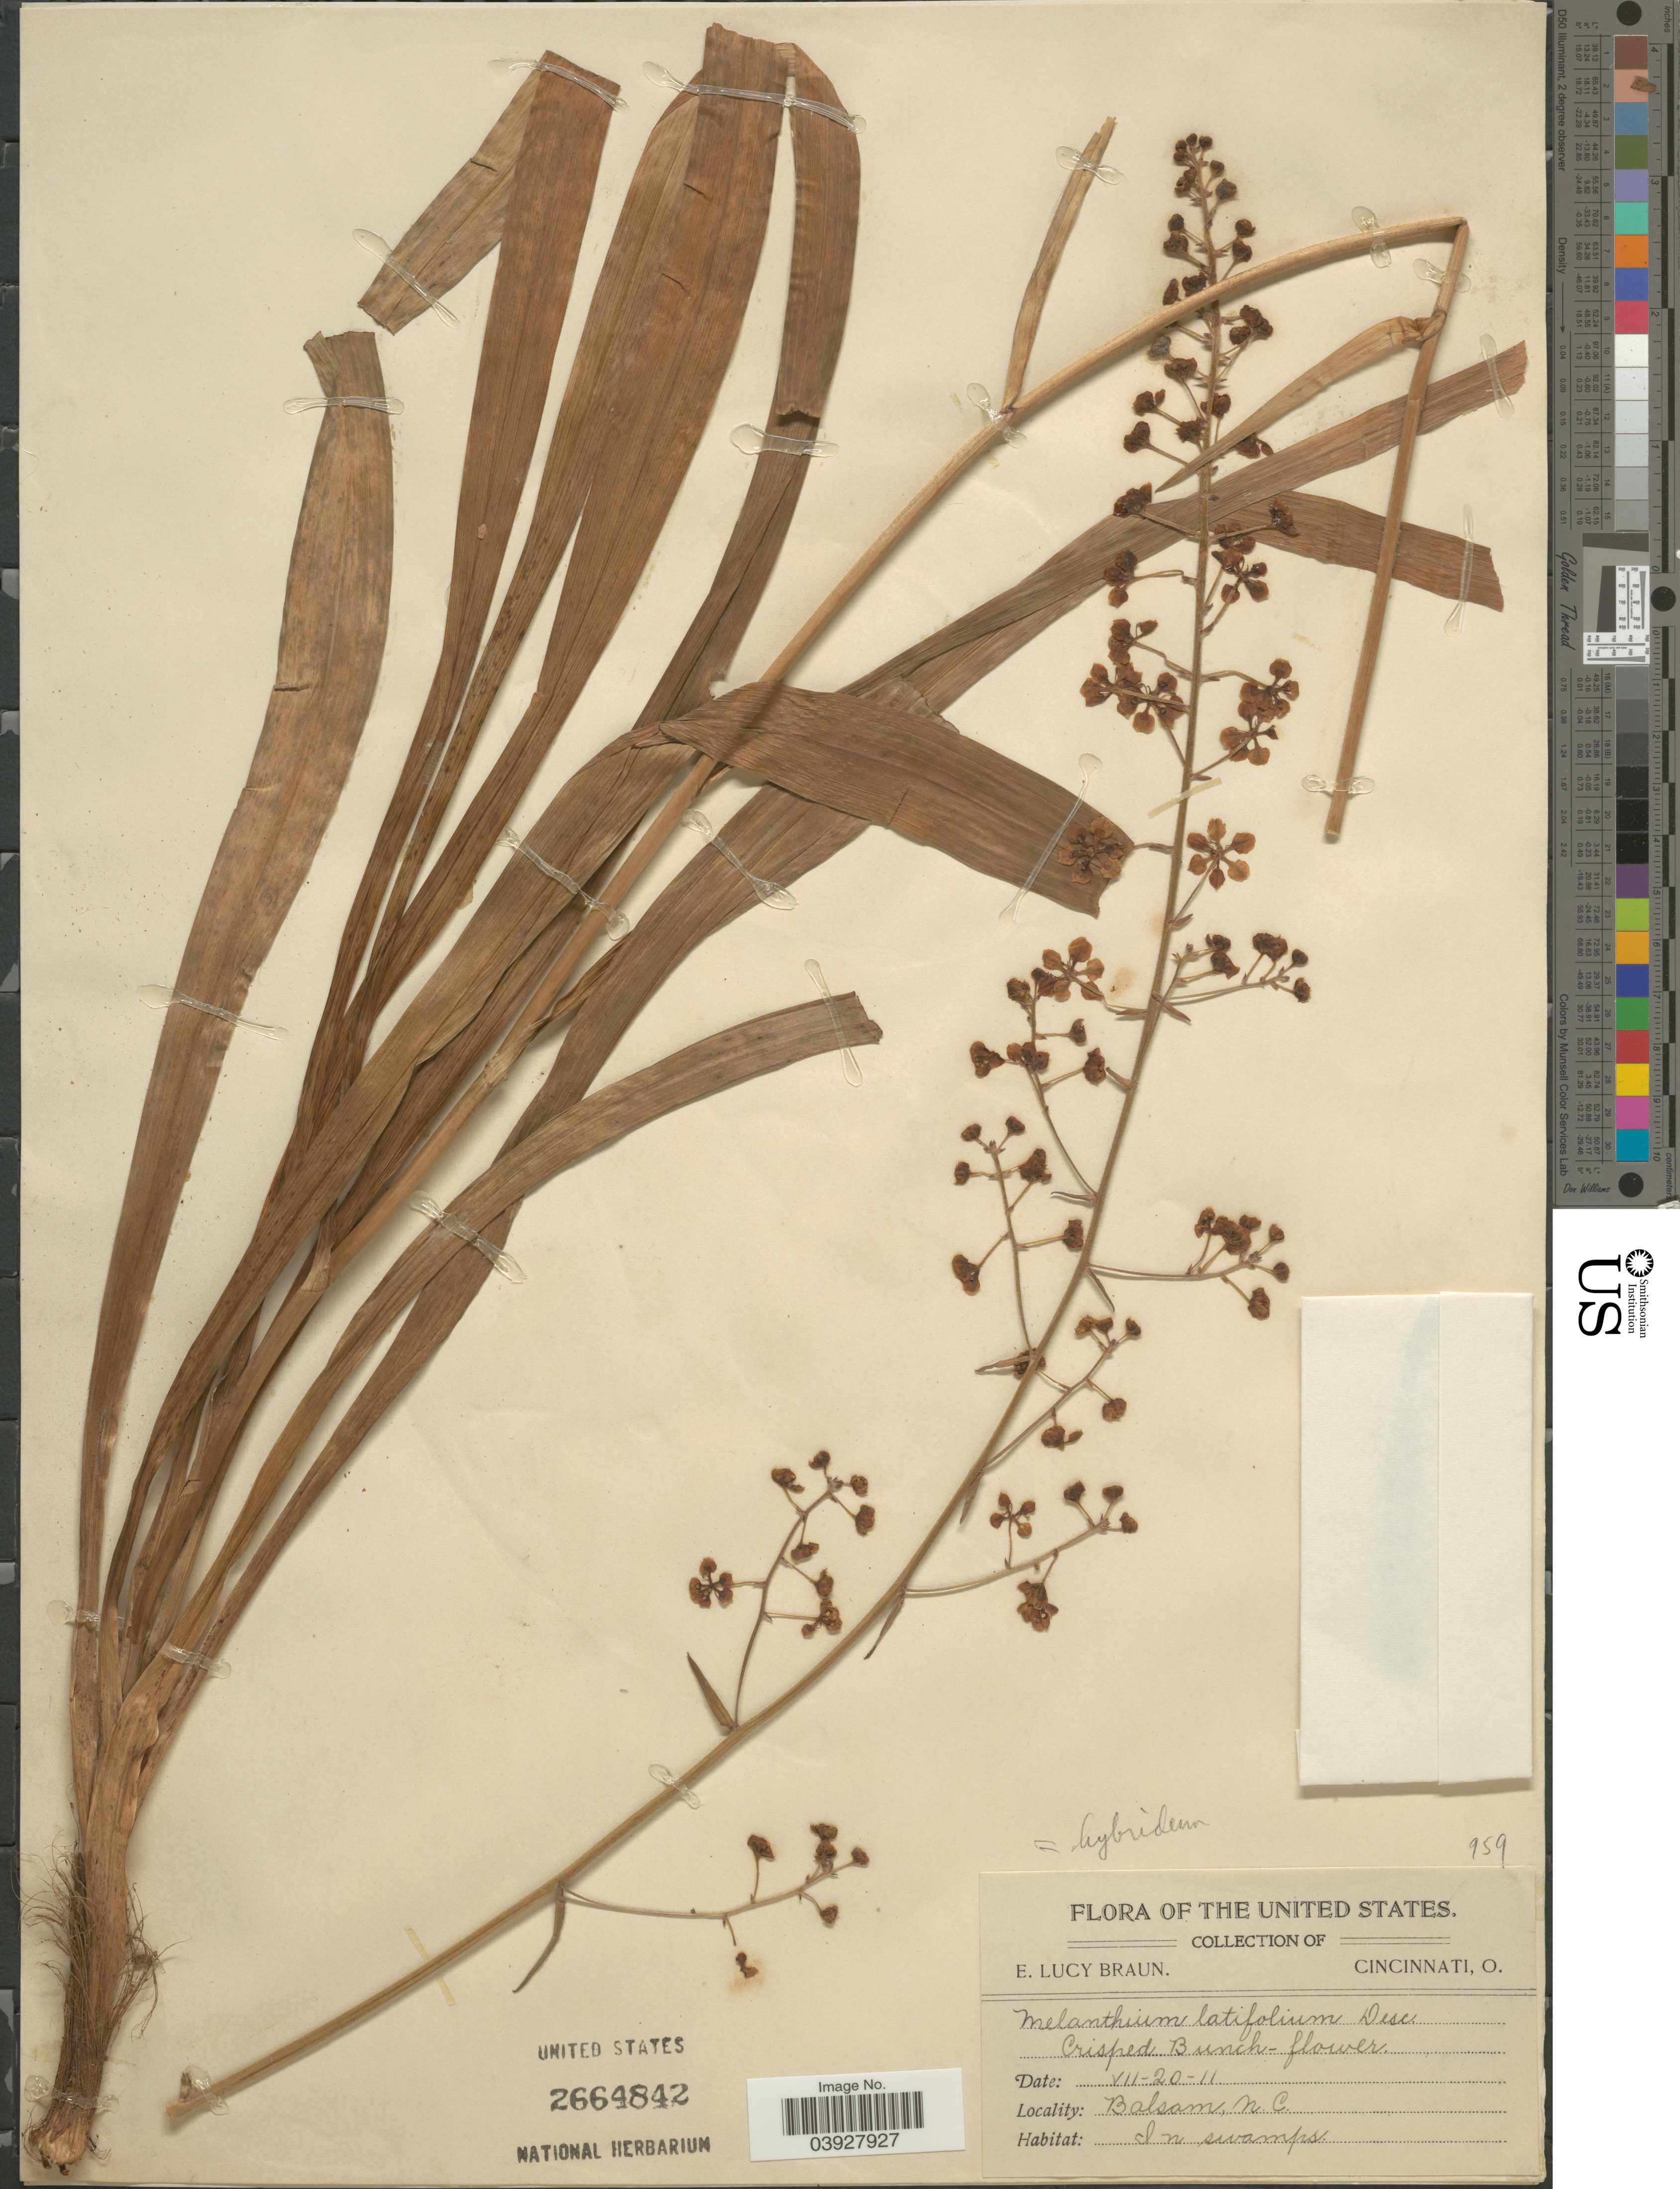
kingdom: Plantae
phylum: Tracheophyta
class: Liliopsida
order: Liliales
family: Melanthiaceae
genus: Melanthium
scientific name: Melanthium hybridum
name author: Walter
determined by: Strong, Mark T., (BOT), Smithsonian Institution - National Museum of Natural History (UNITED STATES)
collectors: E. L. Braun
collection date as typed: Transcribed d/m/y: 20/7/11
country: United States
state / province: North Carolina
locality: Balsam.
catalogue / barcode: US 2664842